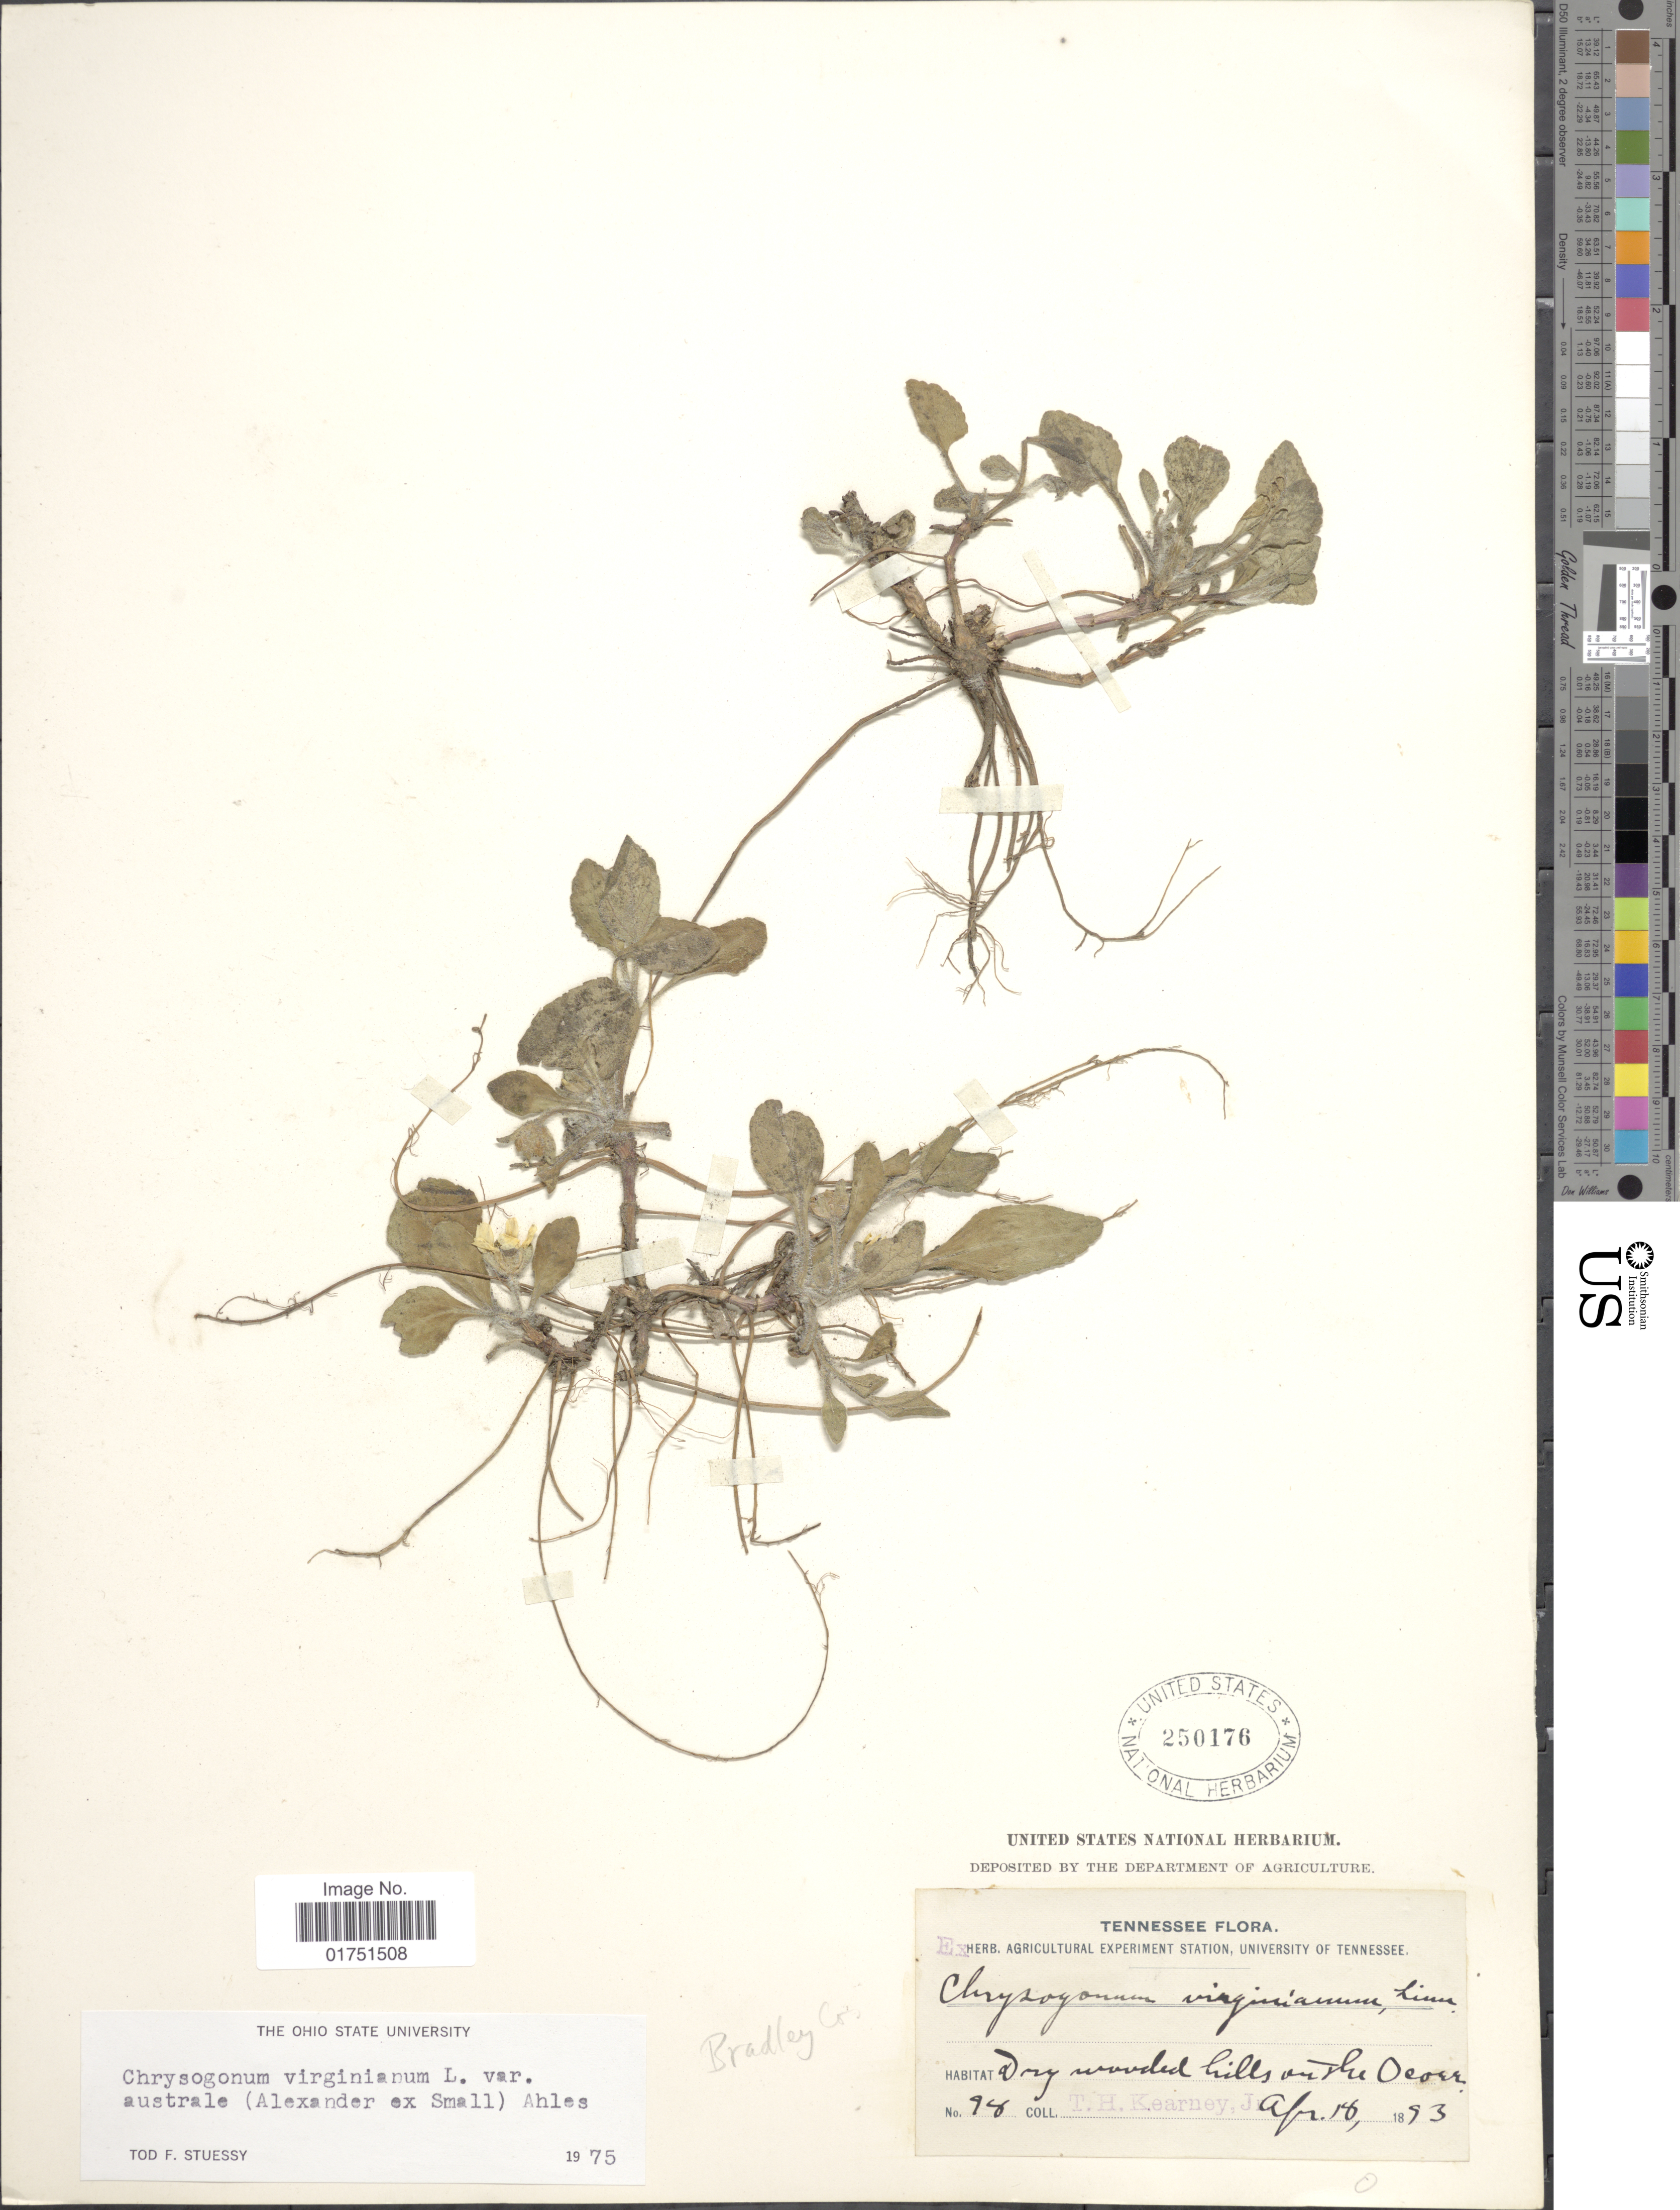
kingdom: Plantae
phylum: Tracheophyta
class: Magnoliopsida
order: Asterales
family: Asteraceae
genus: Chrysogonum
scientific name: Chrysogonum virginianum var. australe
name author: (Alexander ex Small) Ahles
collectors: T. H. Kearney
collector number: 98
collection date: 1893-04-18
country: United States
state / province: Tennessee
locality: Dry wooded hills on the Ocoee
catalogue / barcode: US 250176